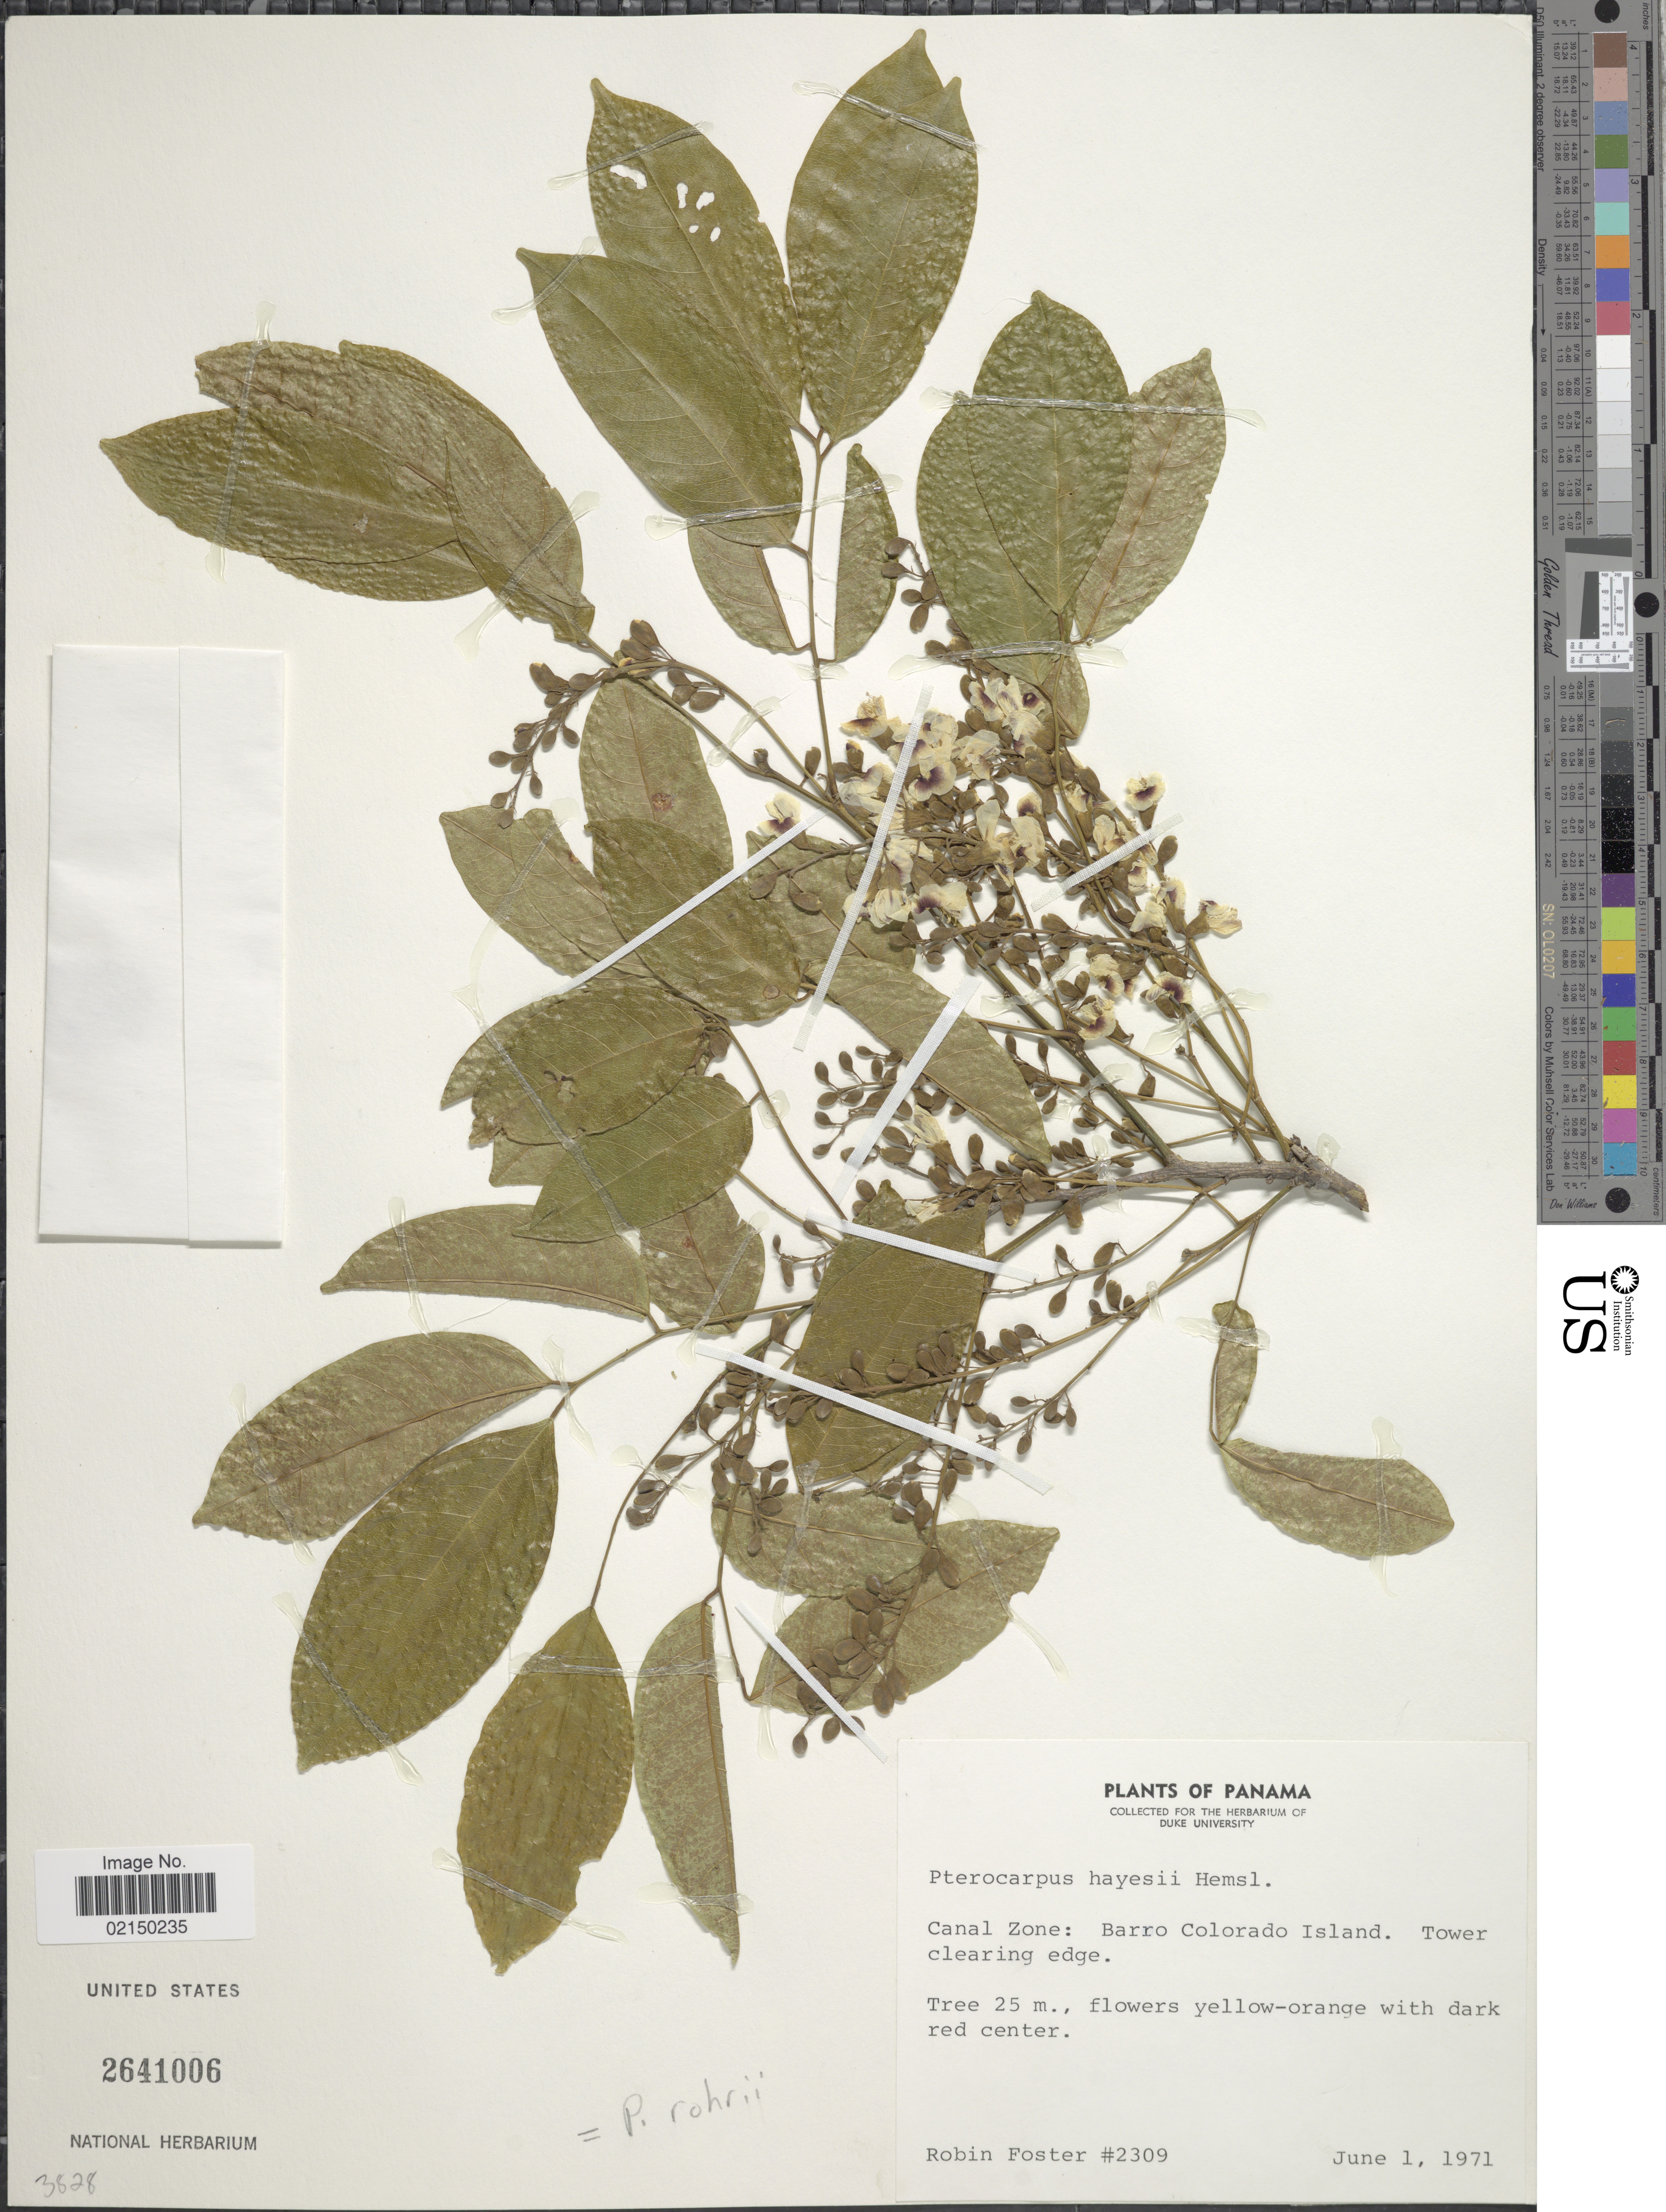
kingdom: Plantae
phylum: Tracheophyta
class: Magnoliopsida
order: Fabales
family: Fabaceae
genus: Pterocarpus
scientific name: Pterocarpus rohrii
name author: Vahl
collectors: R. B. Foster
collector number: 2309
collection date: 1971-06-01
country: Panama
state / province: Panamá Oeste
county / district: Canal Zone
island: Barro Colorado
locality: Canal Zone: Barro Colorado Island, Tower clearing edge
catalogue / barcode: US 2641006